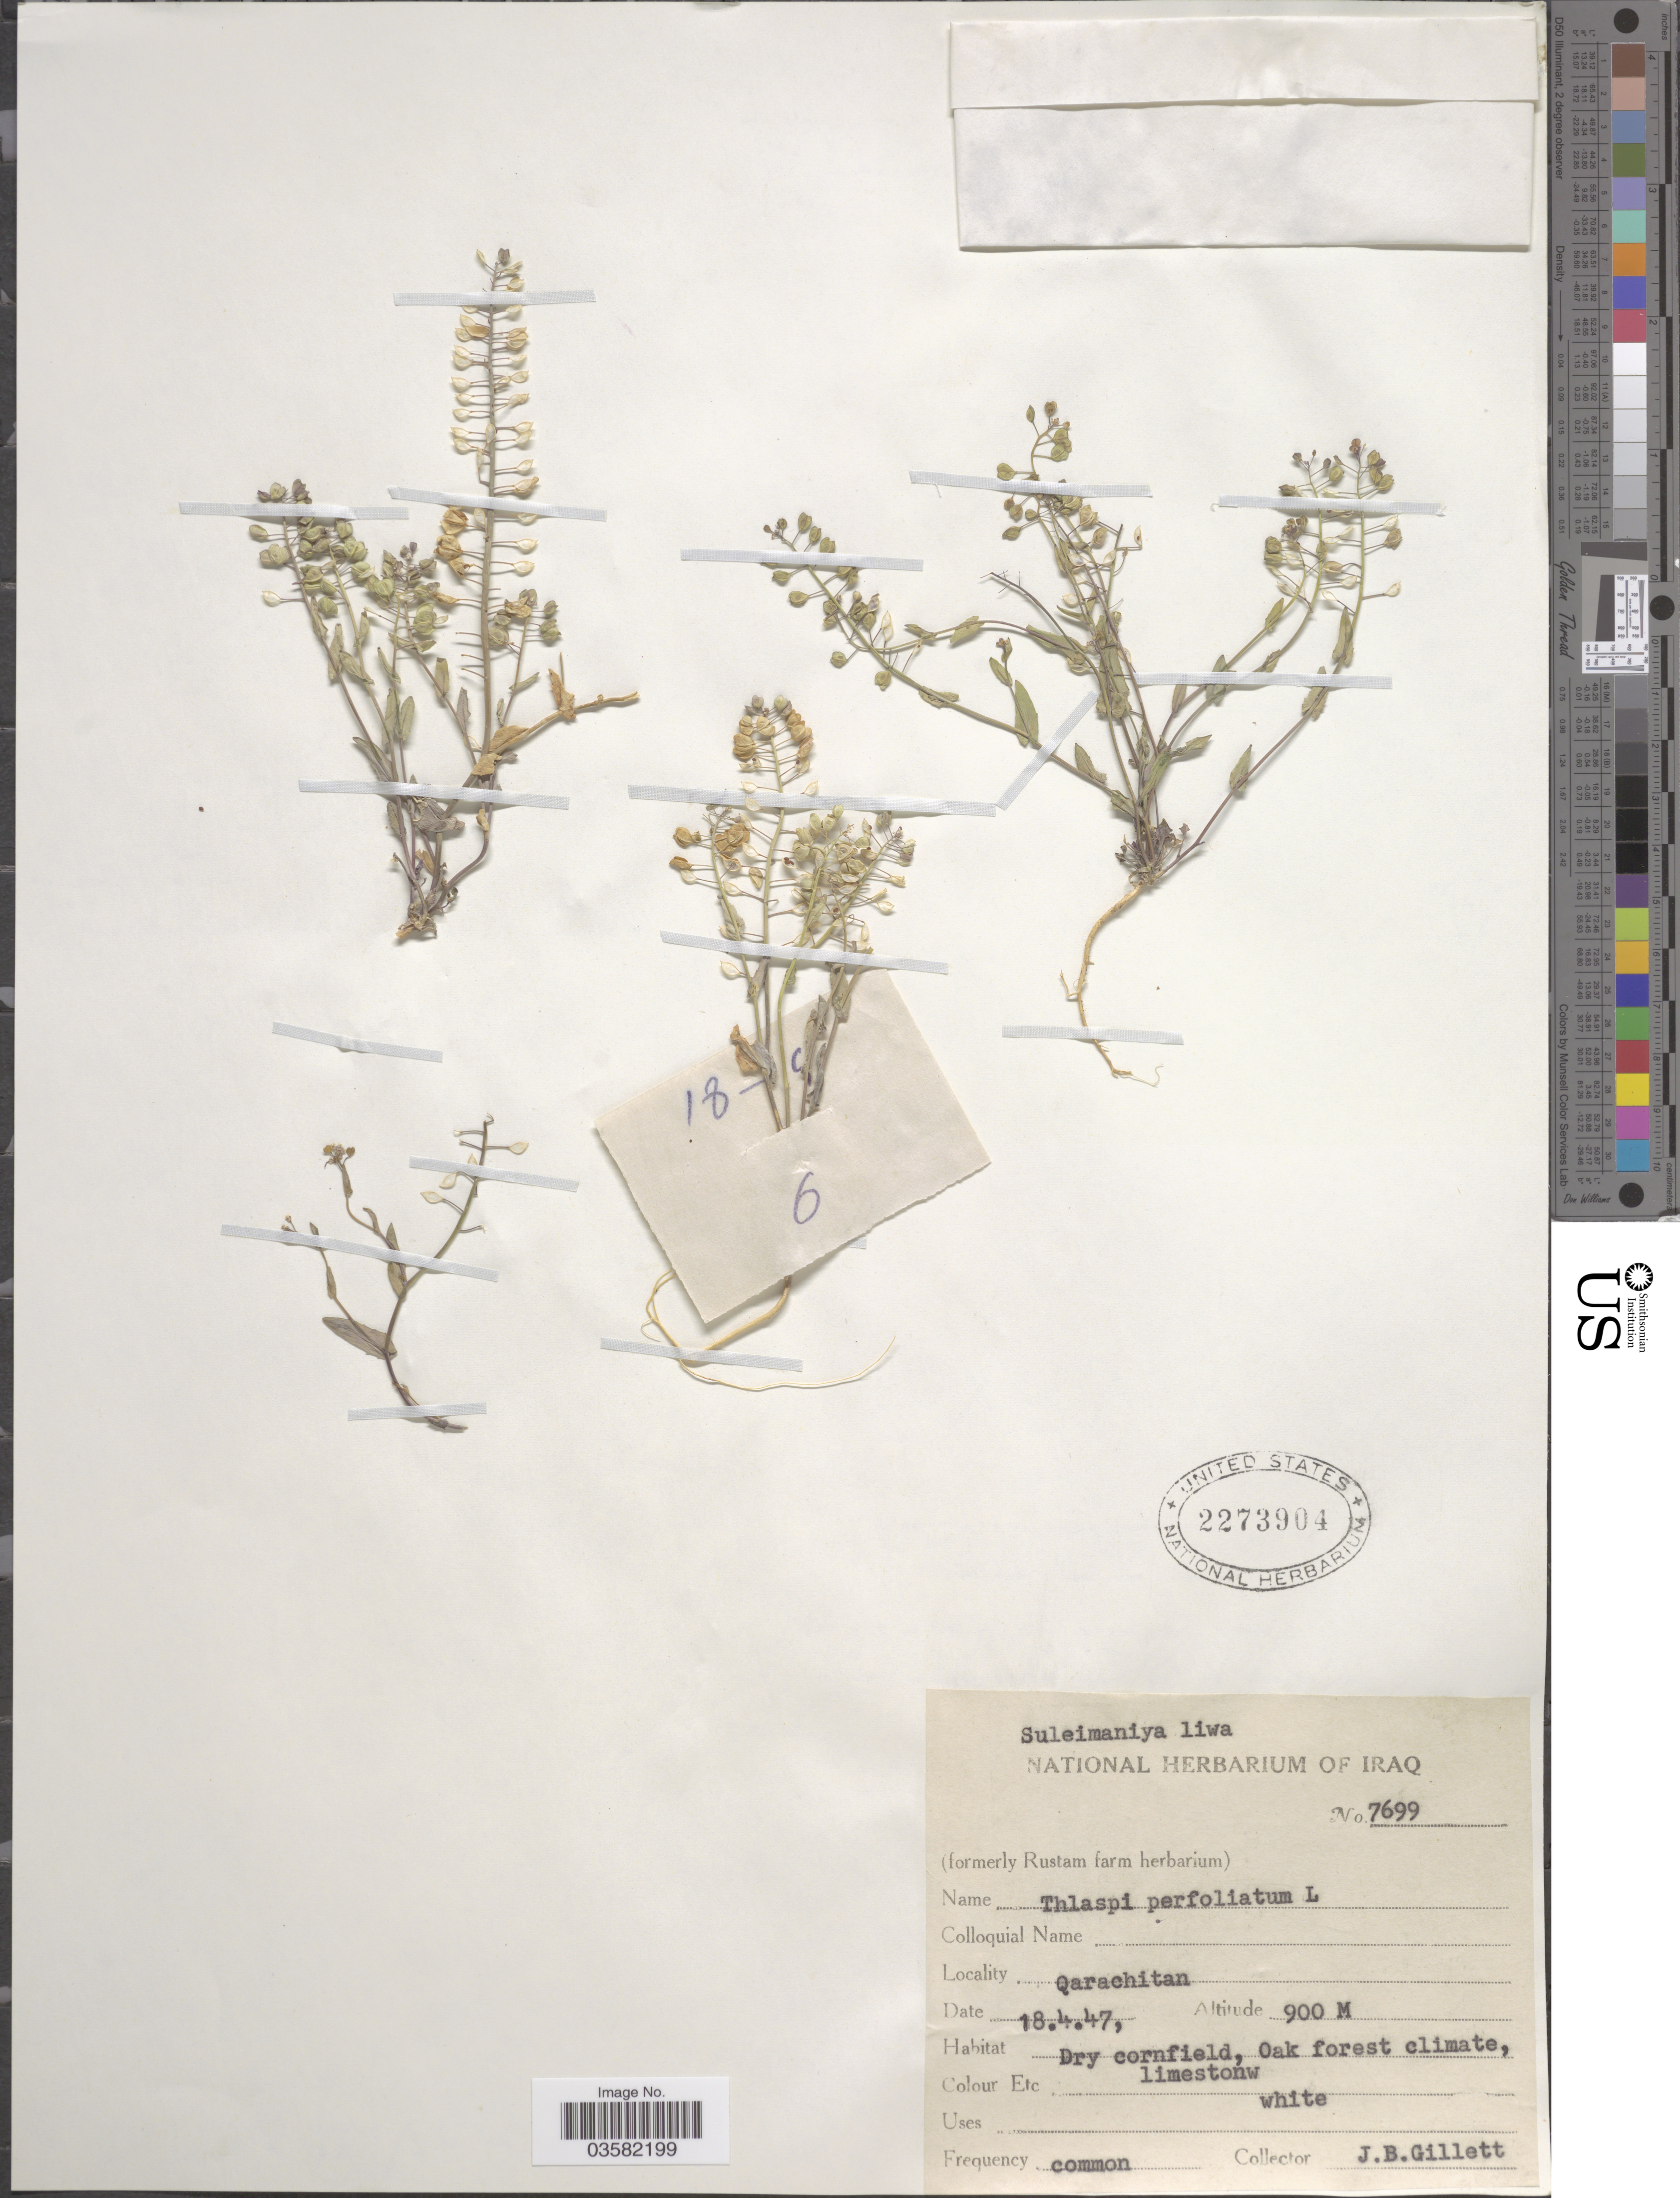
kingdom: Plantae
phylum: Tracheophyta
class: Magnoliopsida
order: Brassicales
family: Brassicaceae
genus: Thlaspi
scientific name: Thlaspi perfoliatum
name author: L.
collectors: J. B. Gillett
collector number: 7699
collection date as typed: Transcribed d/m/y: 18/4/47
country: Iraq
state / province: As Sulaymānīyah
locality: Suleimaniya liwa. Qarachitan.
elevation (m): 900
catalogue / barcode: US 2273904